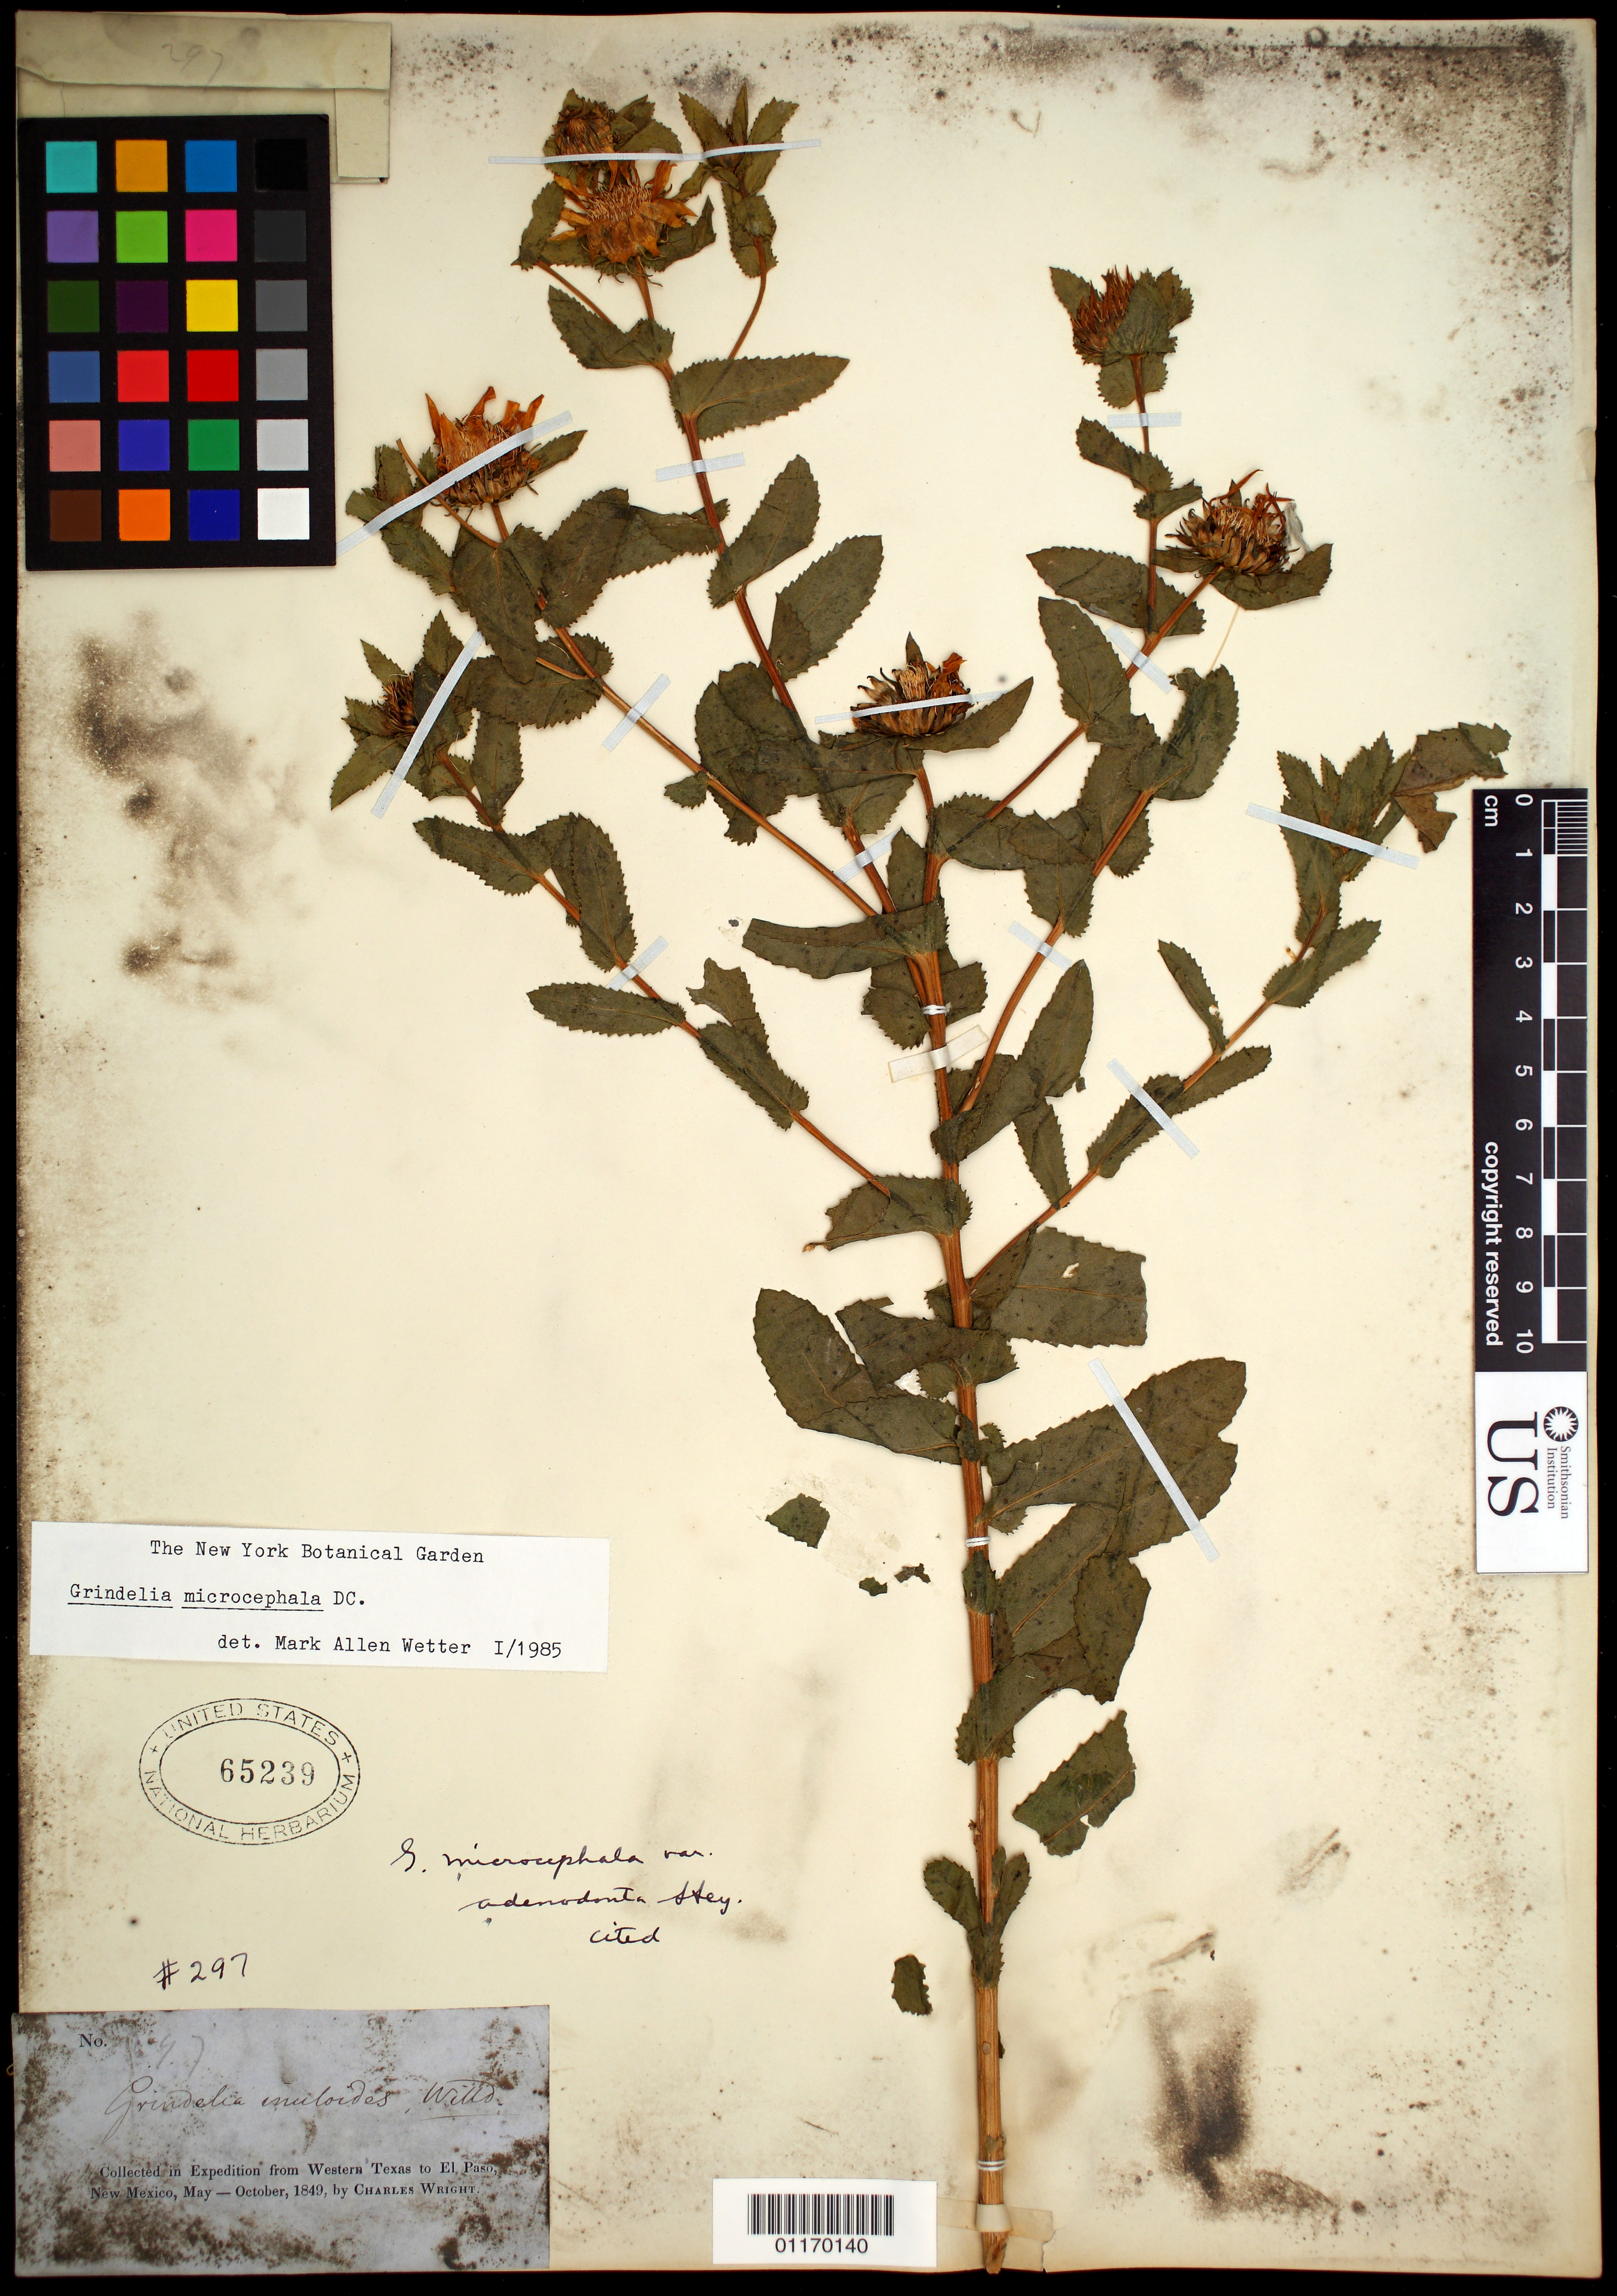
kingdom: Plantae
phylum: Tracheophyta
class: Magnoliopsida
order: Asterales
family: Asteraceae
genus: Grindelia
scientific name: Grindelia microcephala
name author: DC.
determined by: Wetter, M. A.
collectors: C. Wright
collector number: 297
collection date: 1849-05/1849-10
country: United States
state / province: New Mexico / Texas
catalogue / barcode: US 65239